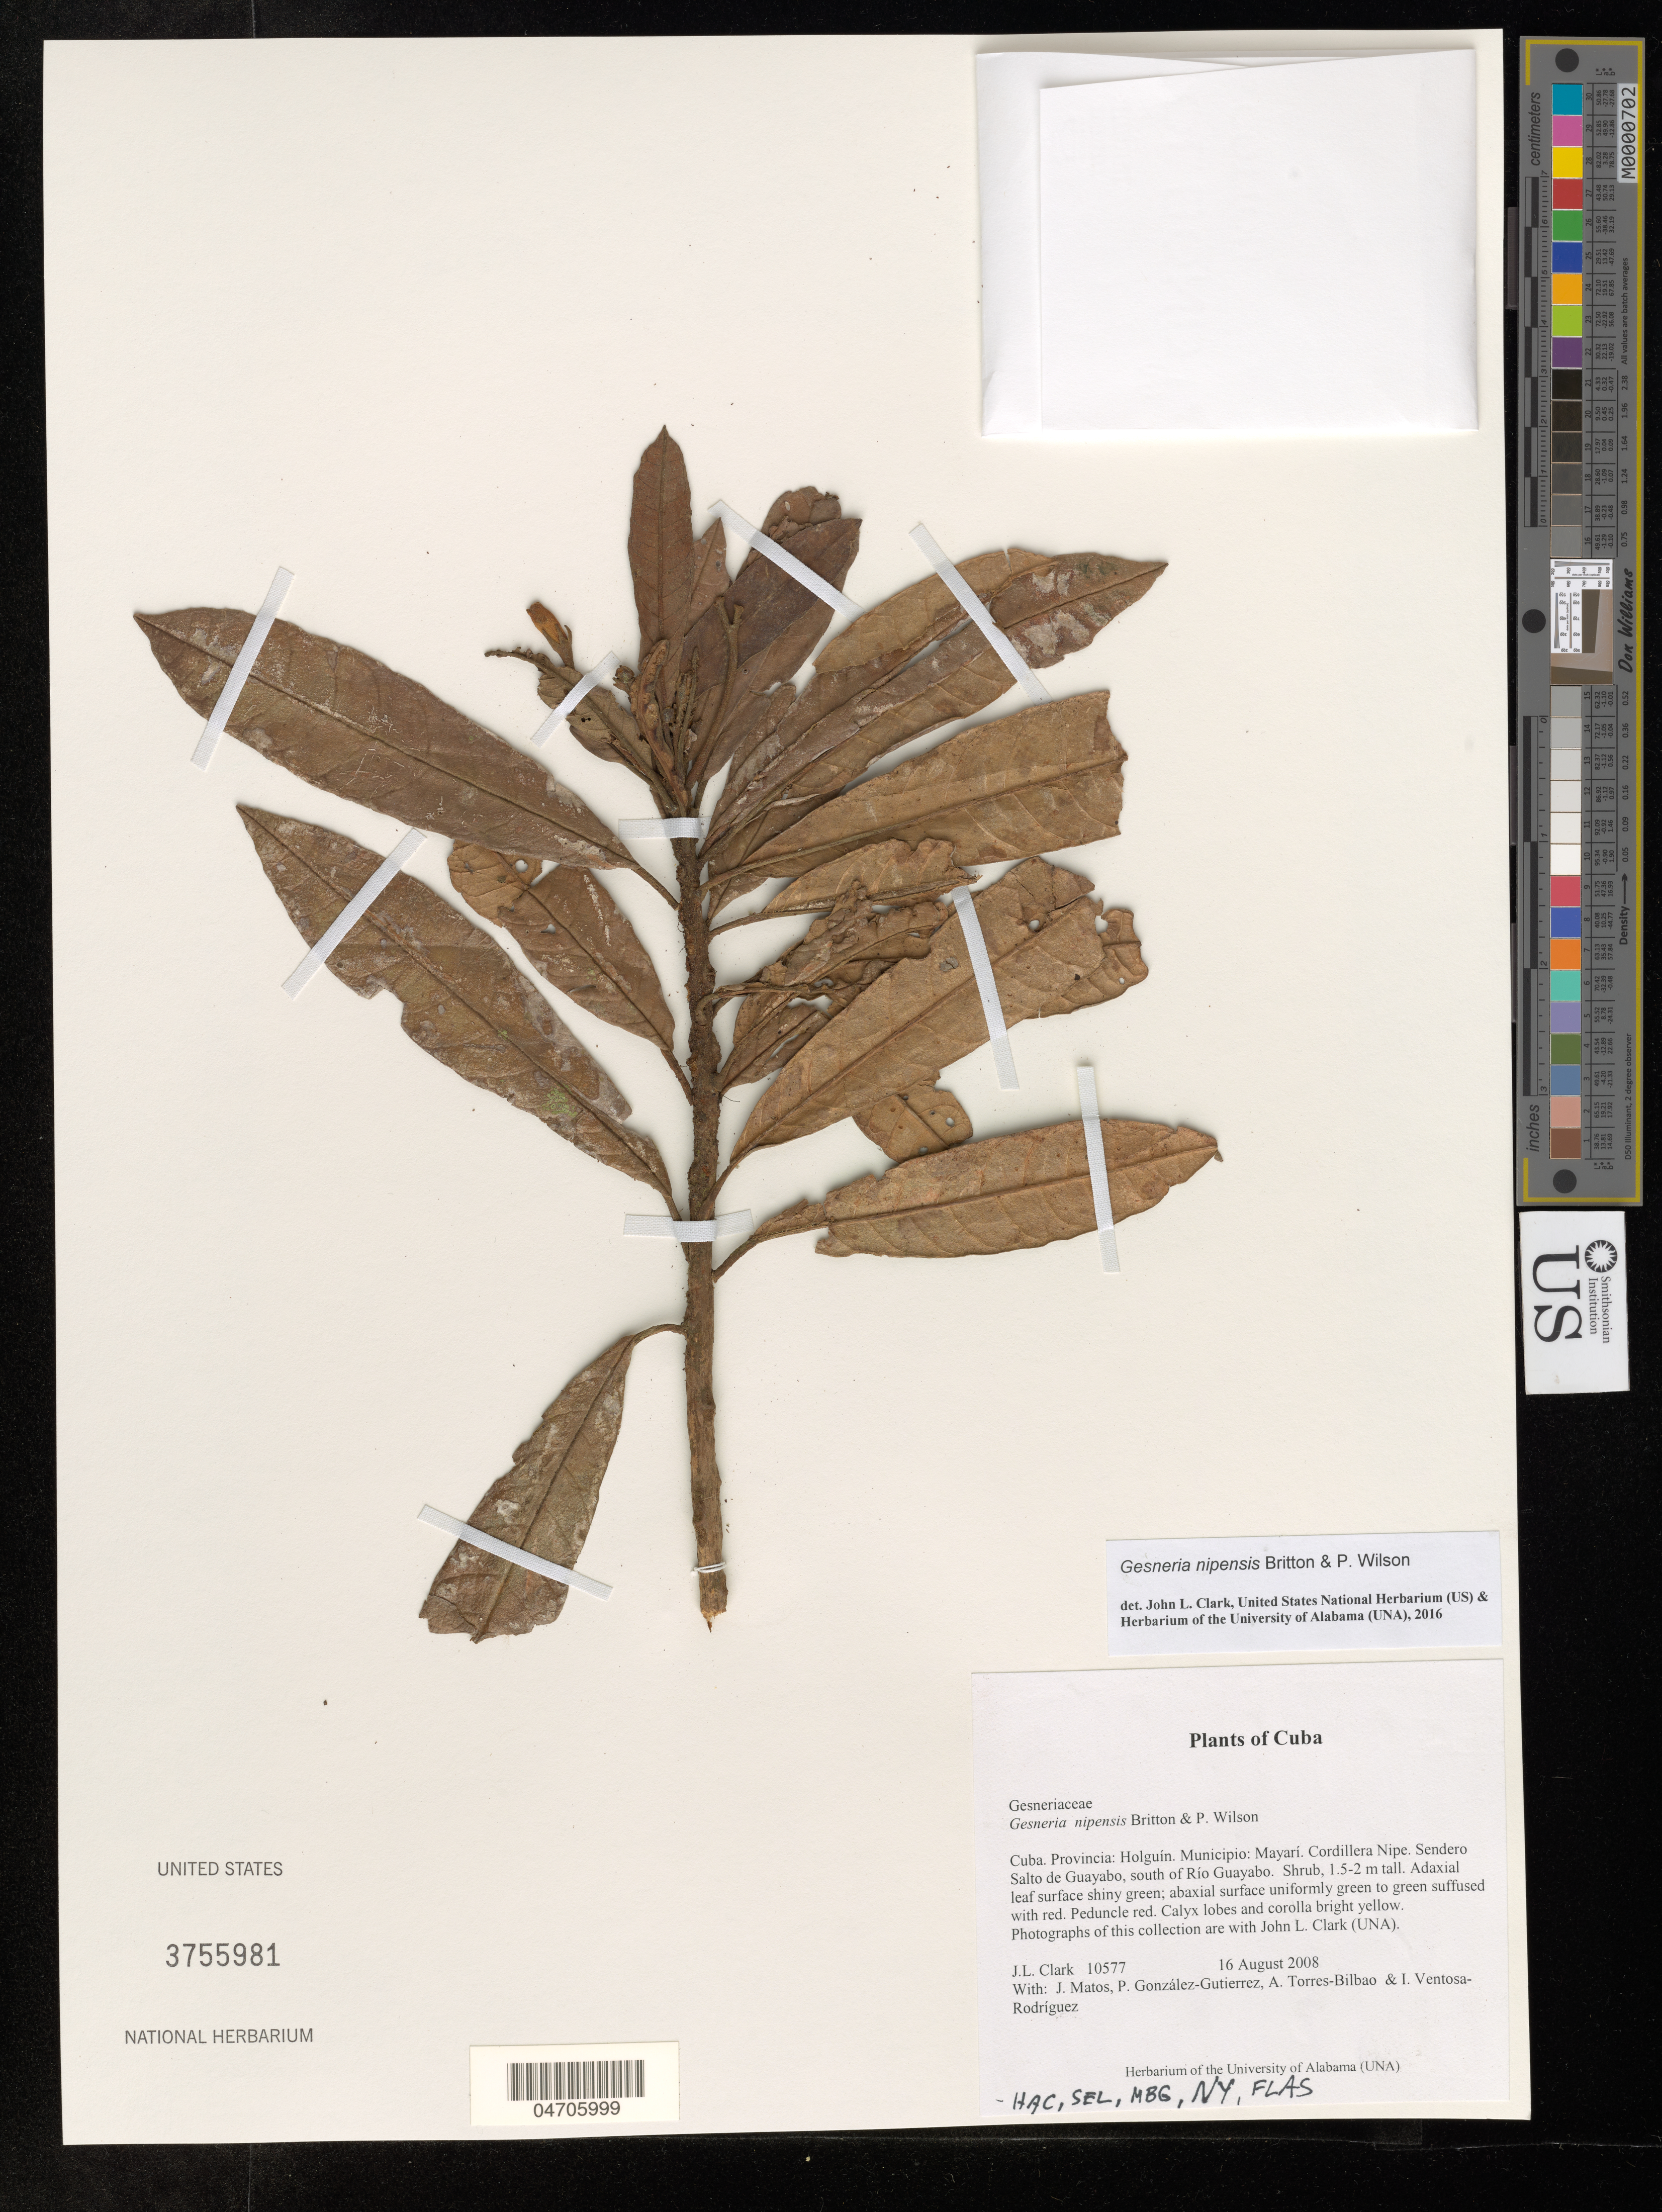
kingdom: Plantae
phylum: Tracheophyta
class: Magnoliopsida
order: Lamiales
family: Gesneriaceae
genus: Gesneria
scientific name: Gesneria nipensis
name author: Britton & P. Wilson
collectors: J. L. Clark, J. Matos, P. González-Gutiérrez, A. Torres-Bilbao & I. Ventosa-Rodríquez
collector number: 10577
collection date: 2008-08-16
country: Cuba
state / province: Holguín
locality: Municipio: Mayarí. Cordillera Nipe. Sendero Salto de Guayabo, south of Río Guayabo.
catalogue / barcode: US 3755981